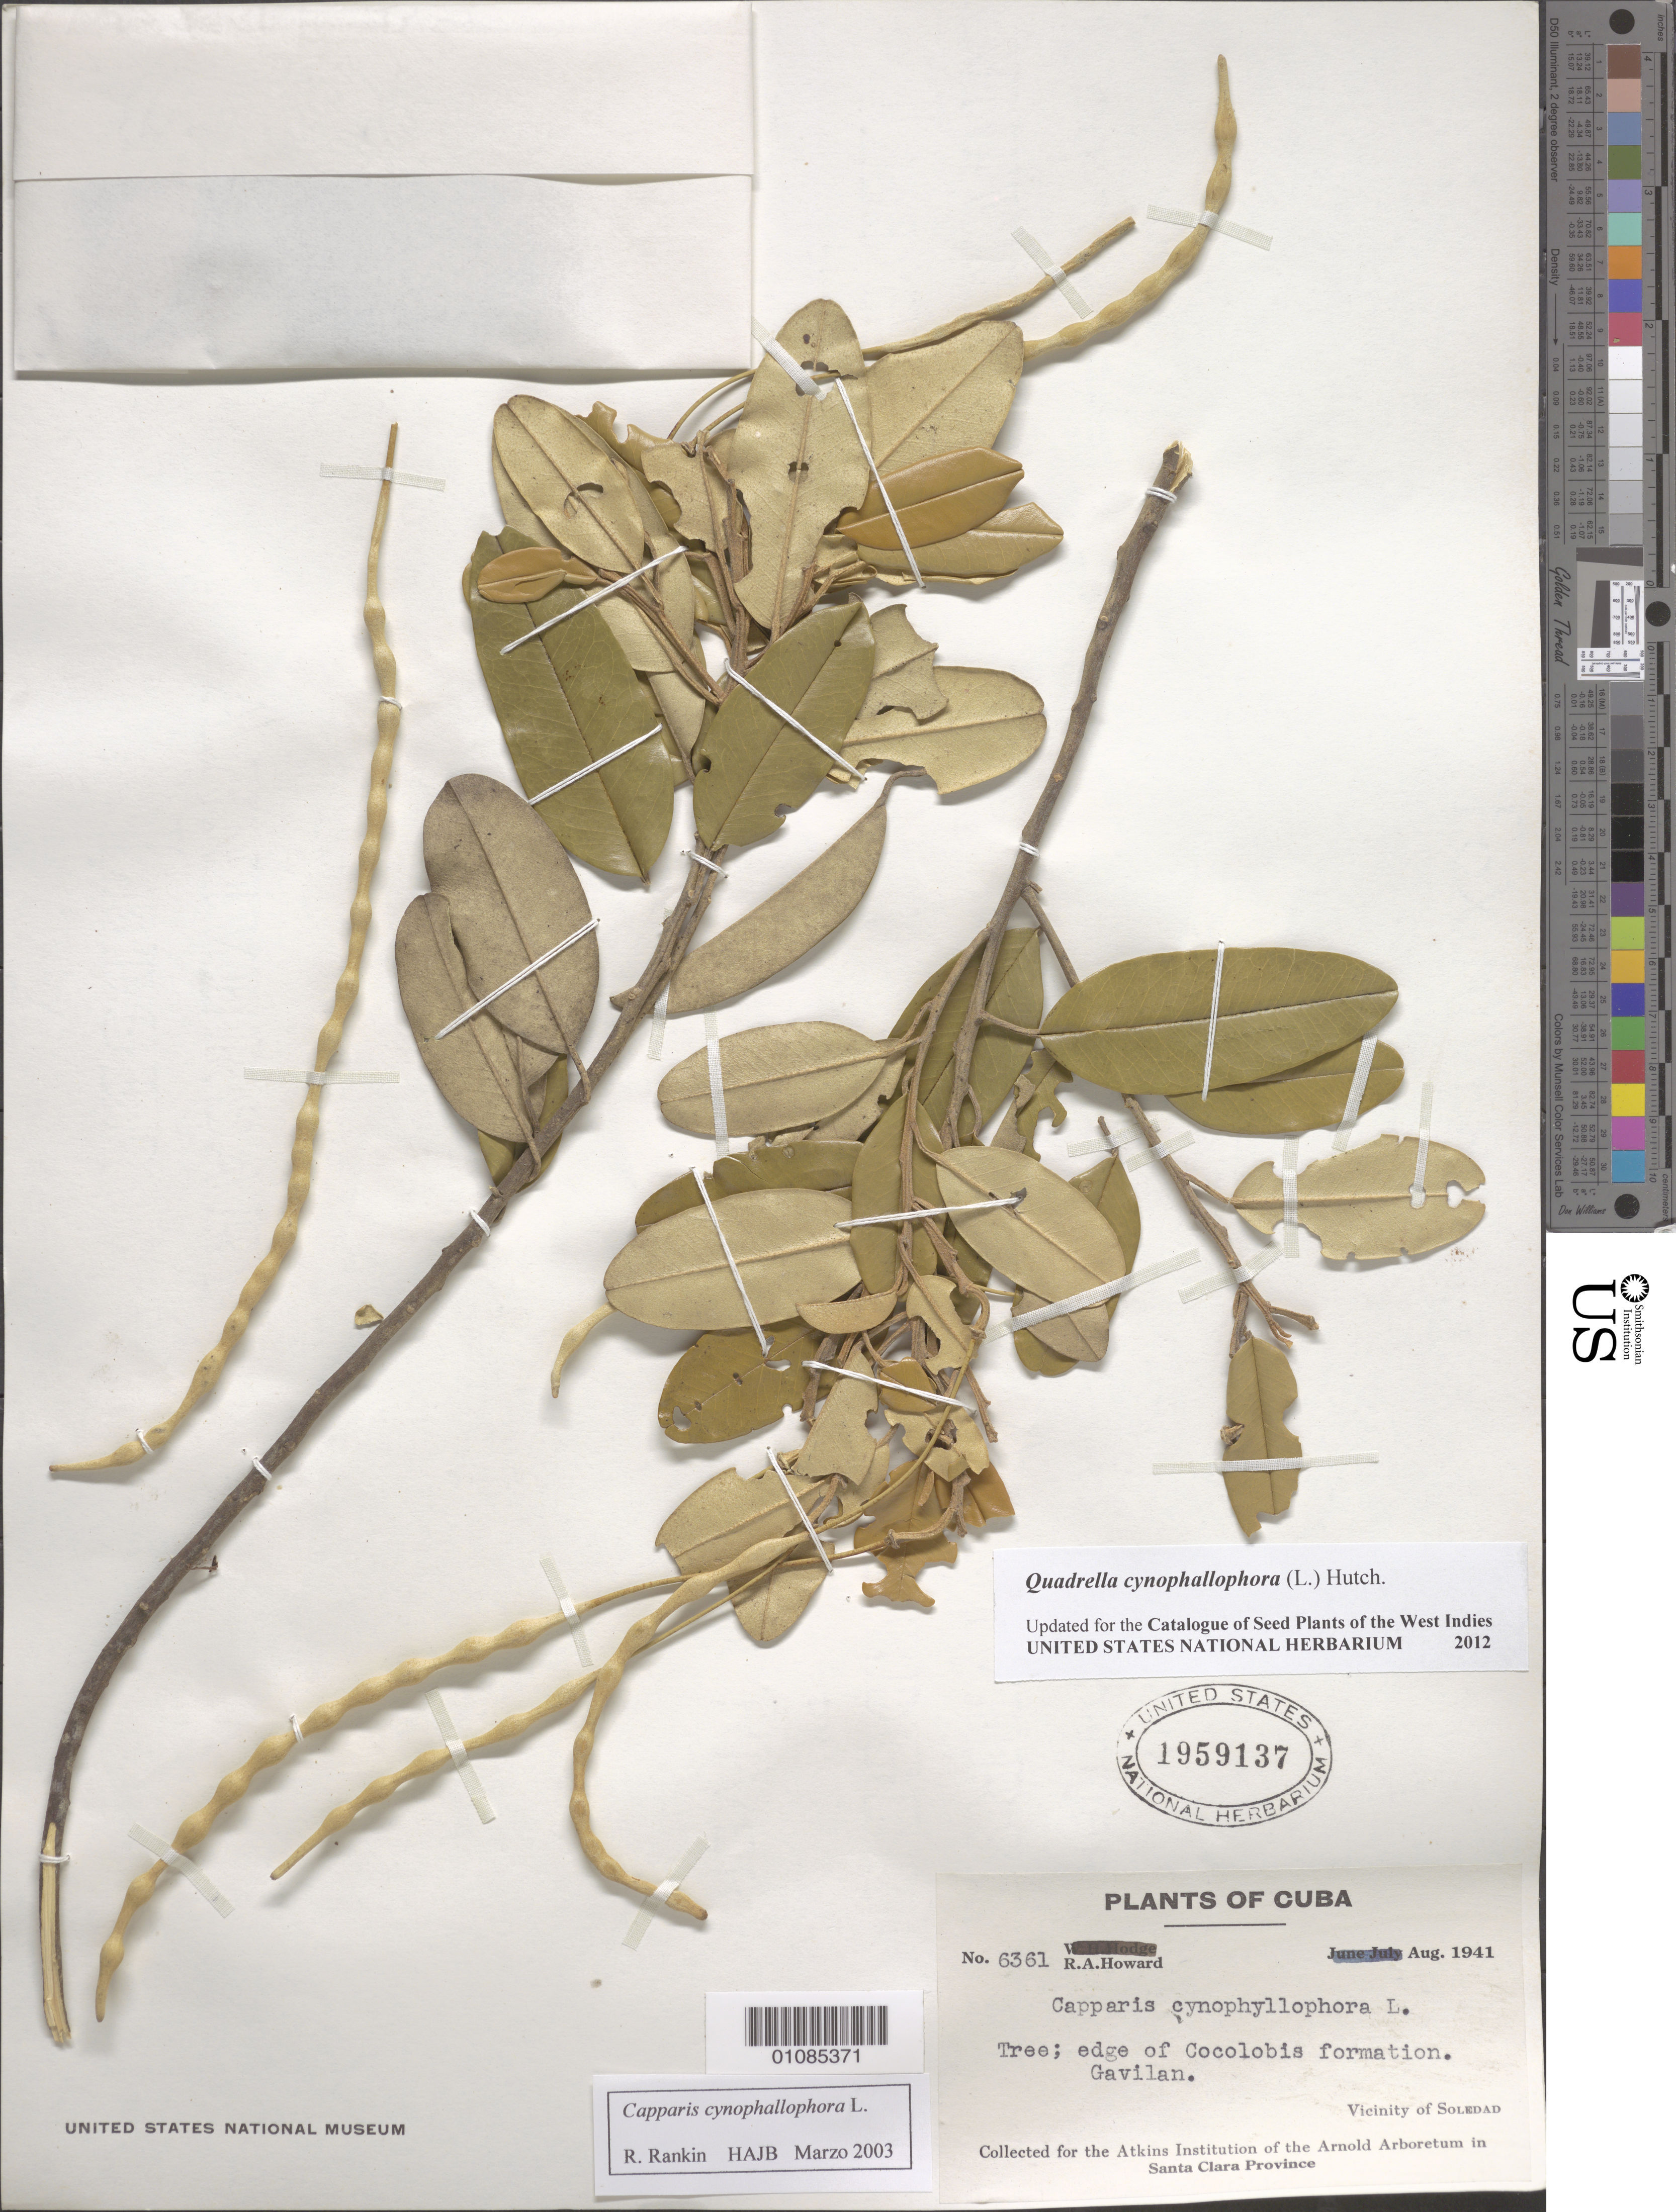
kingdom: Plantae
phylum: Tracheophyta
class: Magnoliopsida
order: Brassicales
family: Capparaceae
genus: Quadrella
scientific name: Quadrella cynophallophora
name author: (L.) Hutch.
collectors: R. A. Howard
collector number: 6361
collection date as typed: Aug 1941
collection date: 1941-08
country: Cuba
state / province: Cienfuegos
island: Cuba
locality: Gavilan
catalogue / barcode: US 1959137